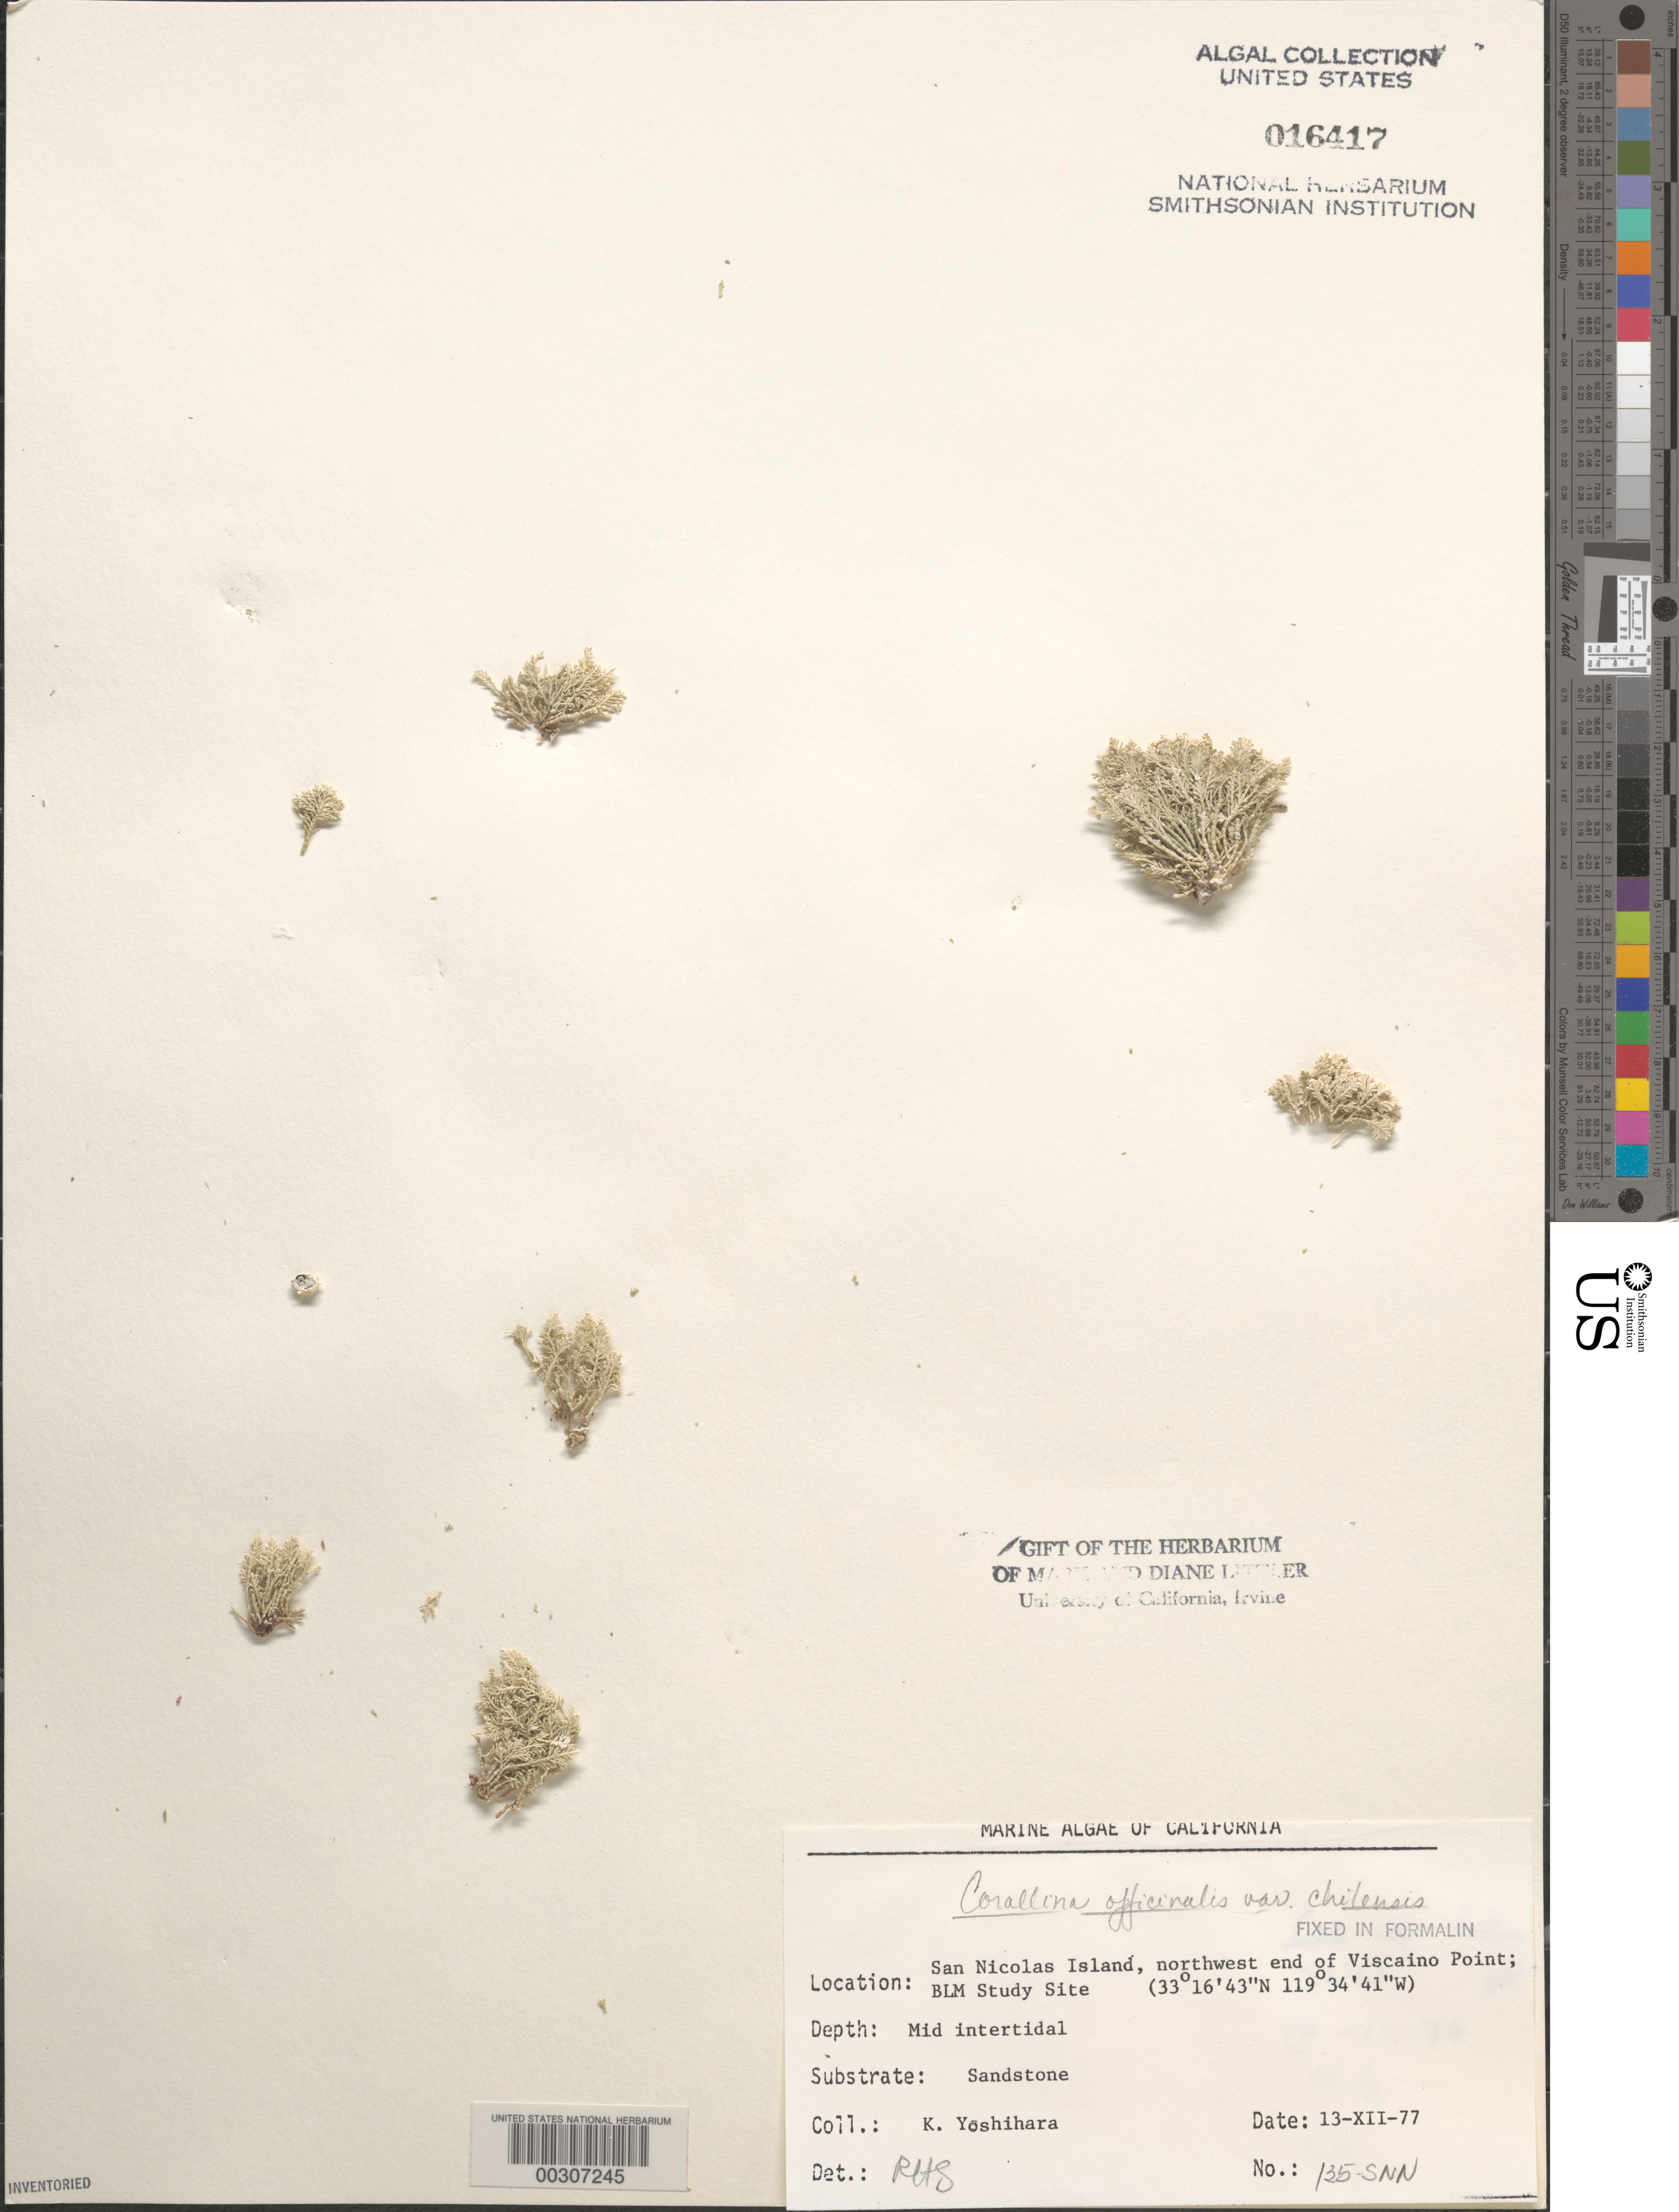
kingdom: Plantae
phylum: Rhodophyta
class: Florideophyceae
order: Corallinales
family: Corallinaceae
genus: Corallina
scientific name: Corallina officinalis var. chilensis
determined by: Sims, Robert H.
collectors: K. Yoshihara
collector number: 135-snn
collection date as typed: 13 Dec 1977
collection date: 1977-12-13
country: United States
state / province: California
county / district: Ventura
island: San Nicolas Island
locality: Viscaino Point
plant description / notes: BLM-SOCALBIGHT Rocky Intertidal Survey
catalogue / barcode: US 16417